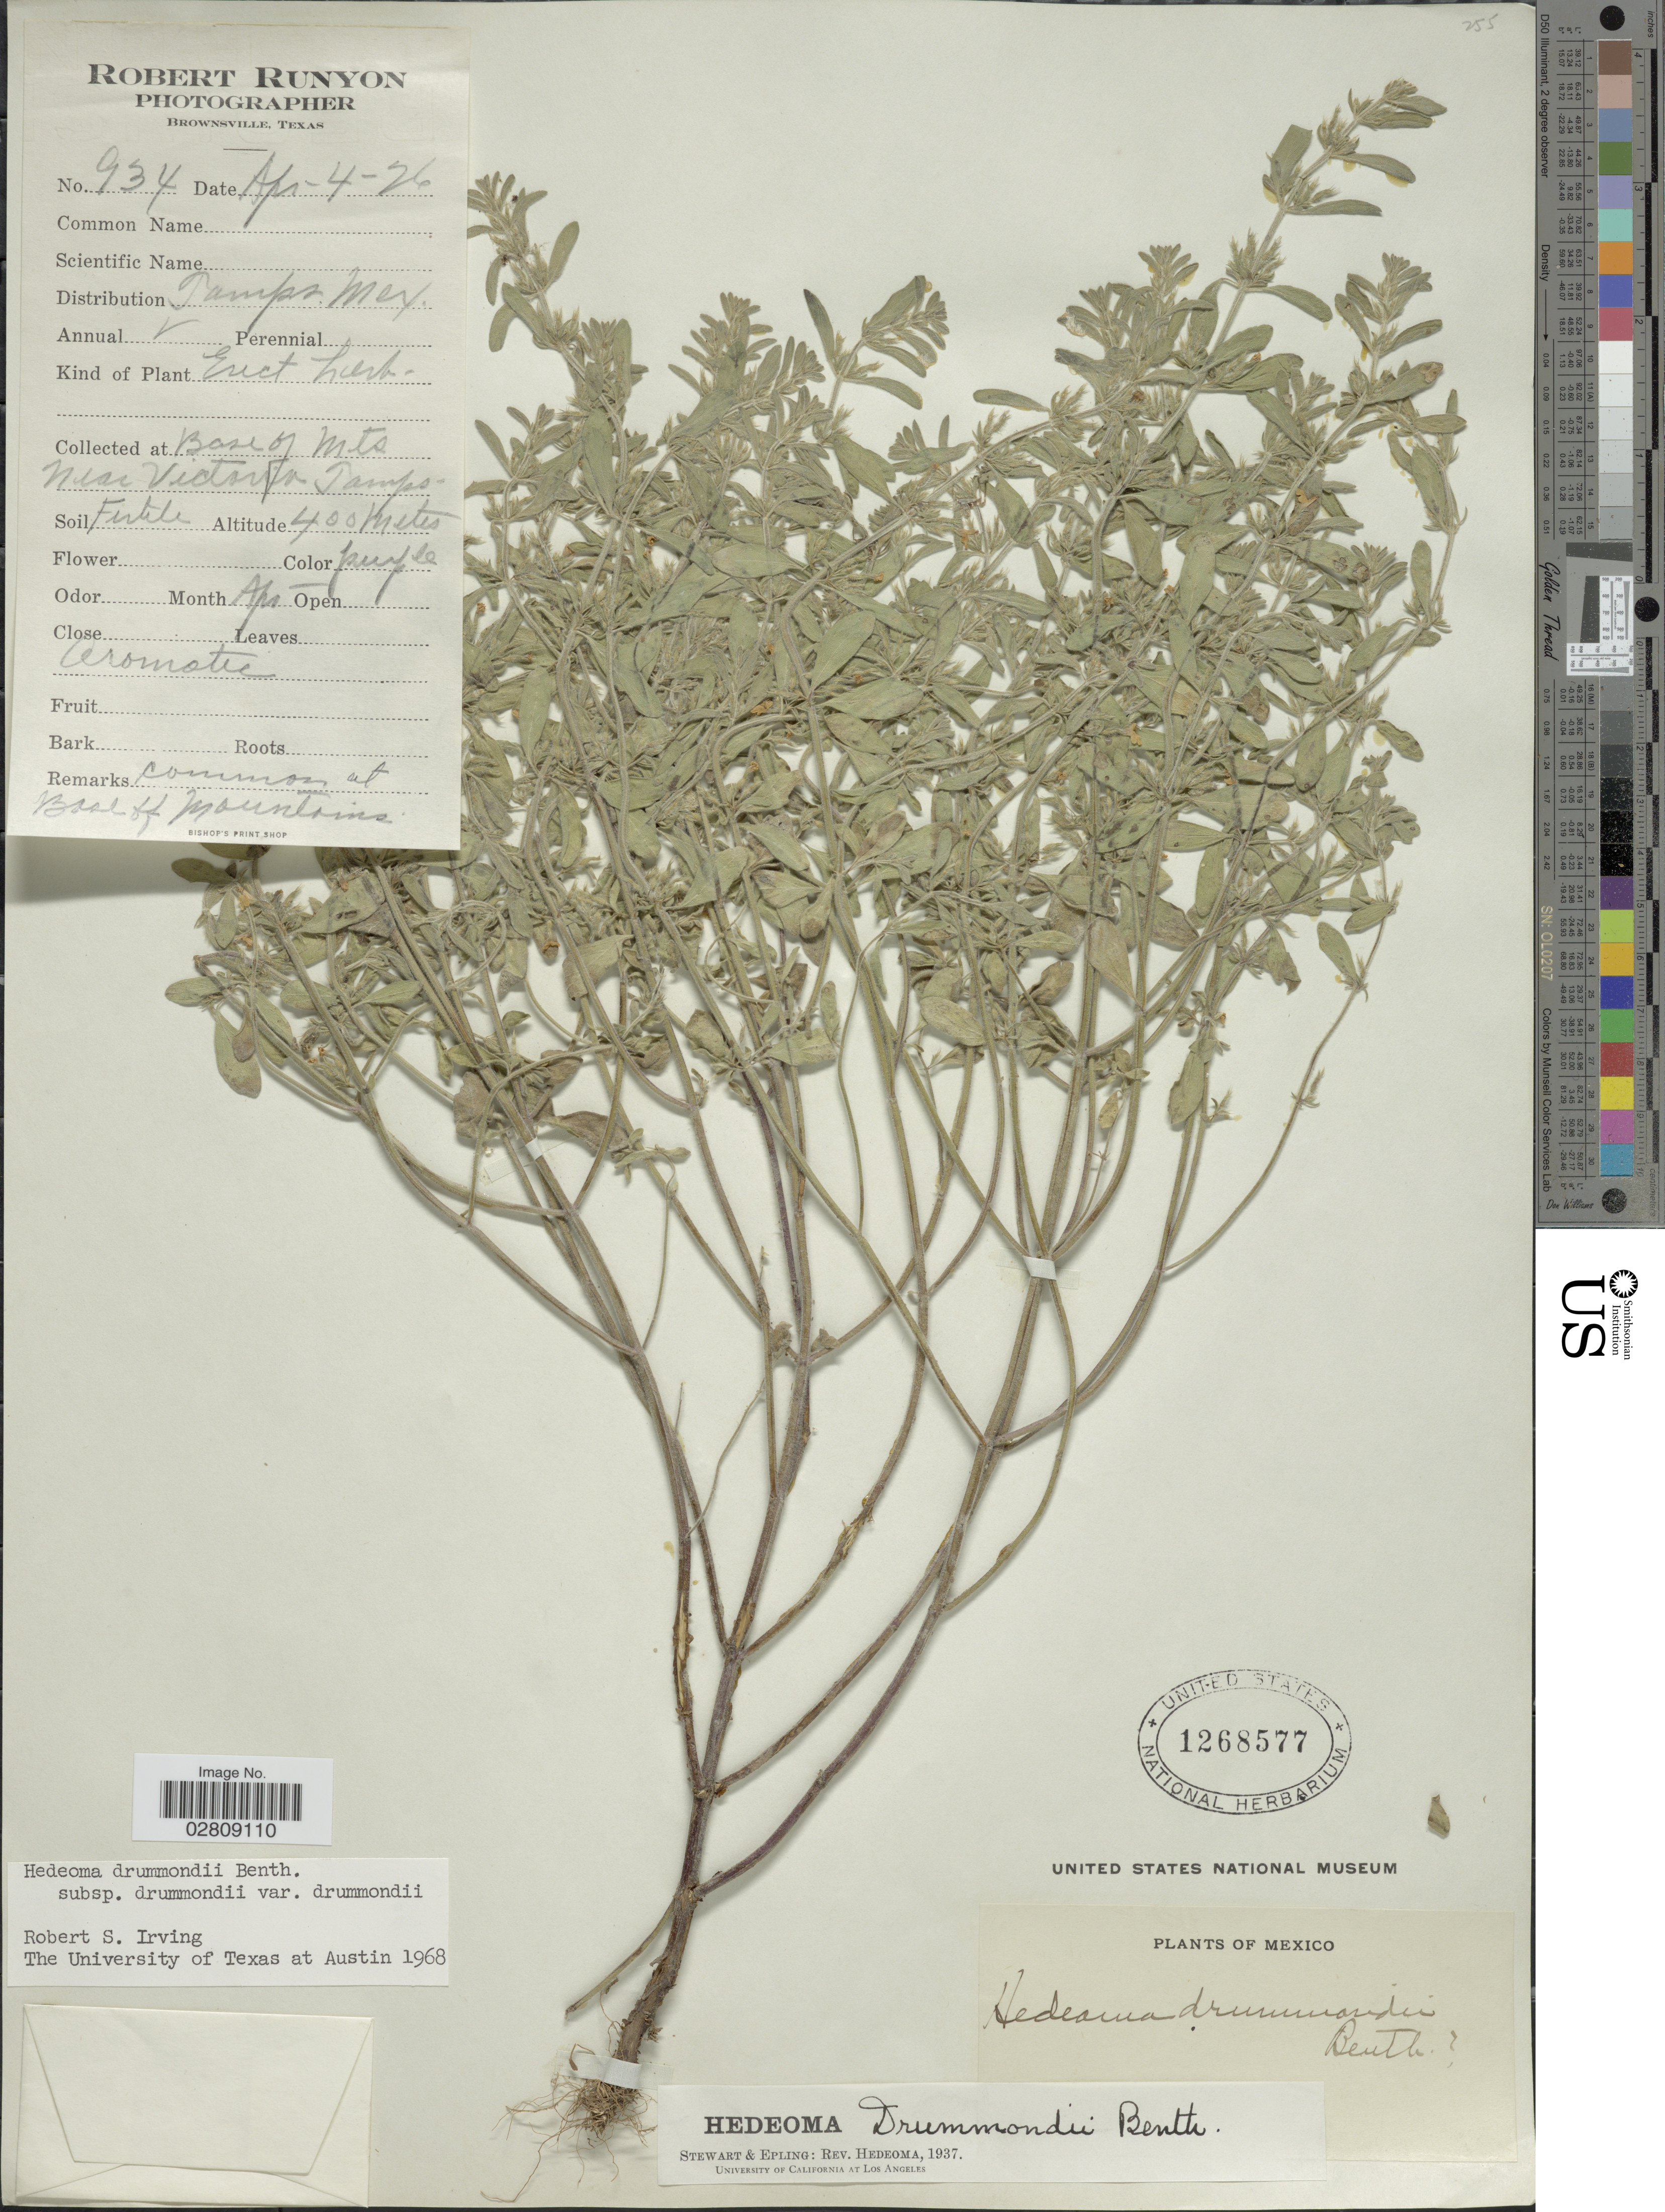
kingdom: Plantae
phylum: Tracheophyta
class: Magnoliopsida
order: Lamiales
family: Lamiaceae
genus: Hedeoma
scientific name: Hedeoma drummondii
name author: Benth.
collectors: R. Runyon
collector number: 934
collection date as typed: Transcribed d/m/y: 4/4/26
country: Mexico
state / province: Tamaulipas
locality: Base of mts near Victoria, Tamps.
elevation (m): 400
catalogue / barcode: US 1268577